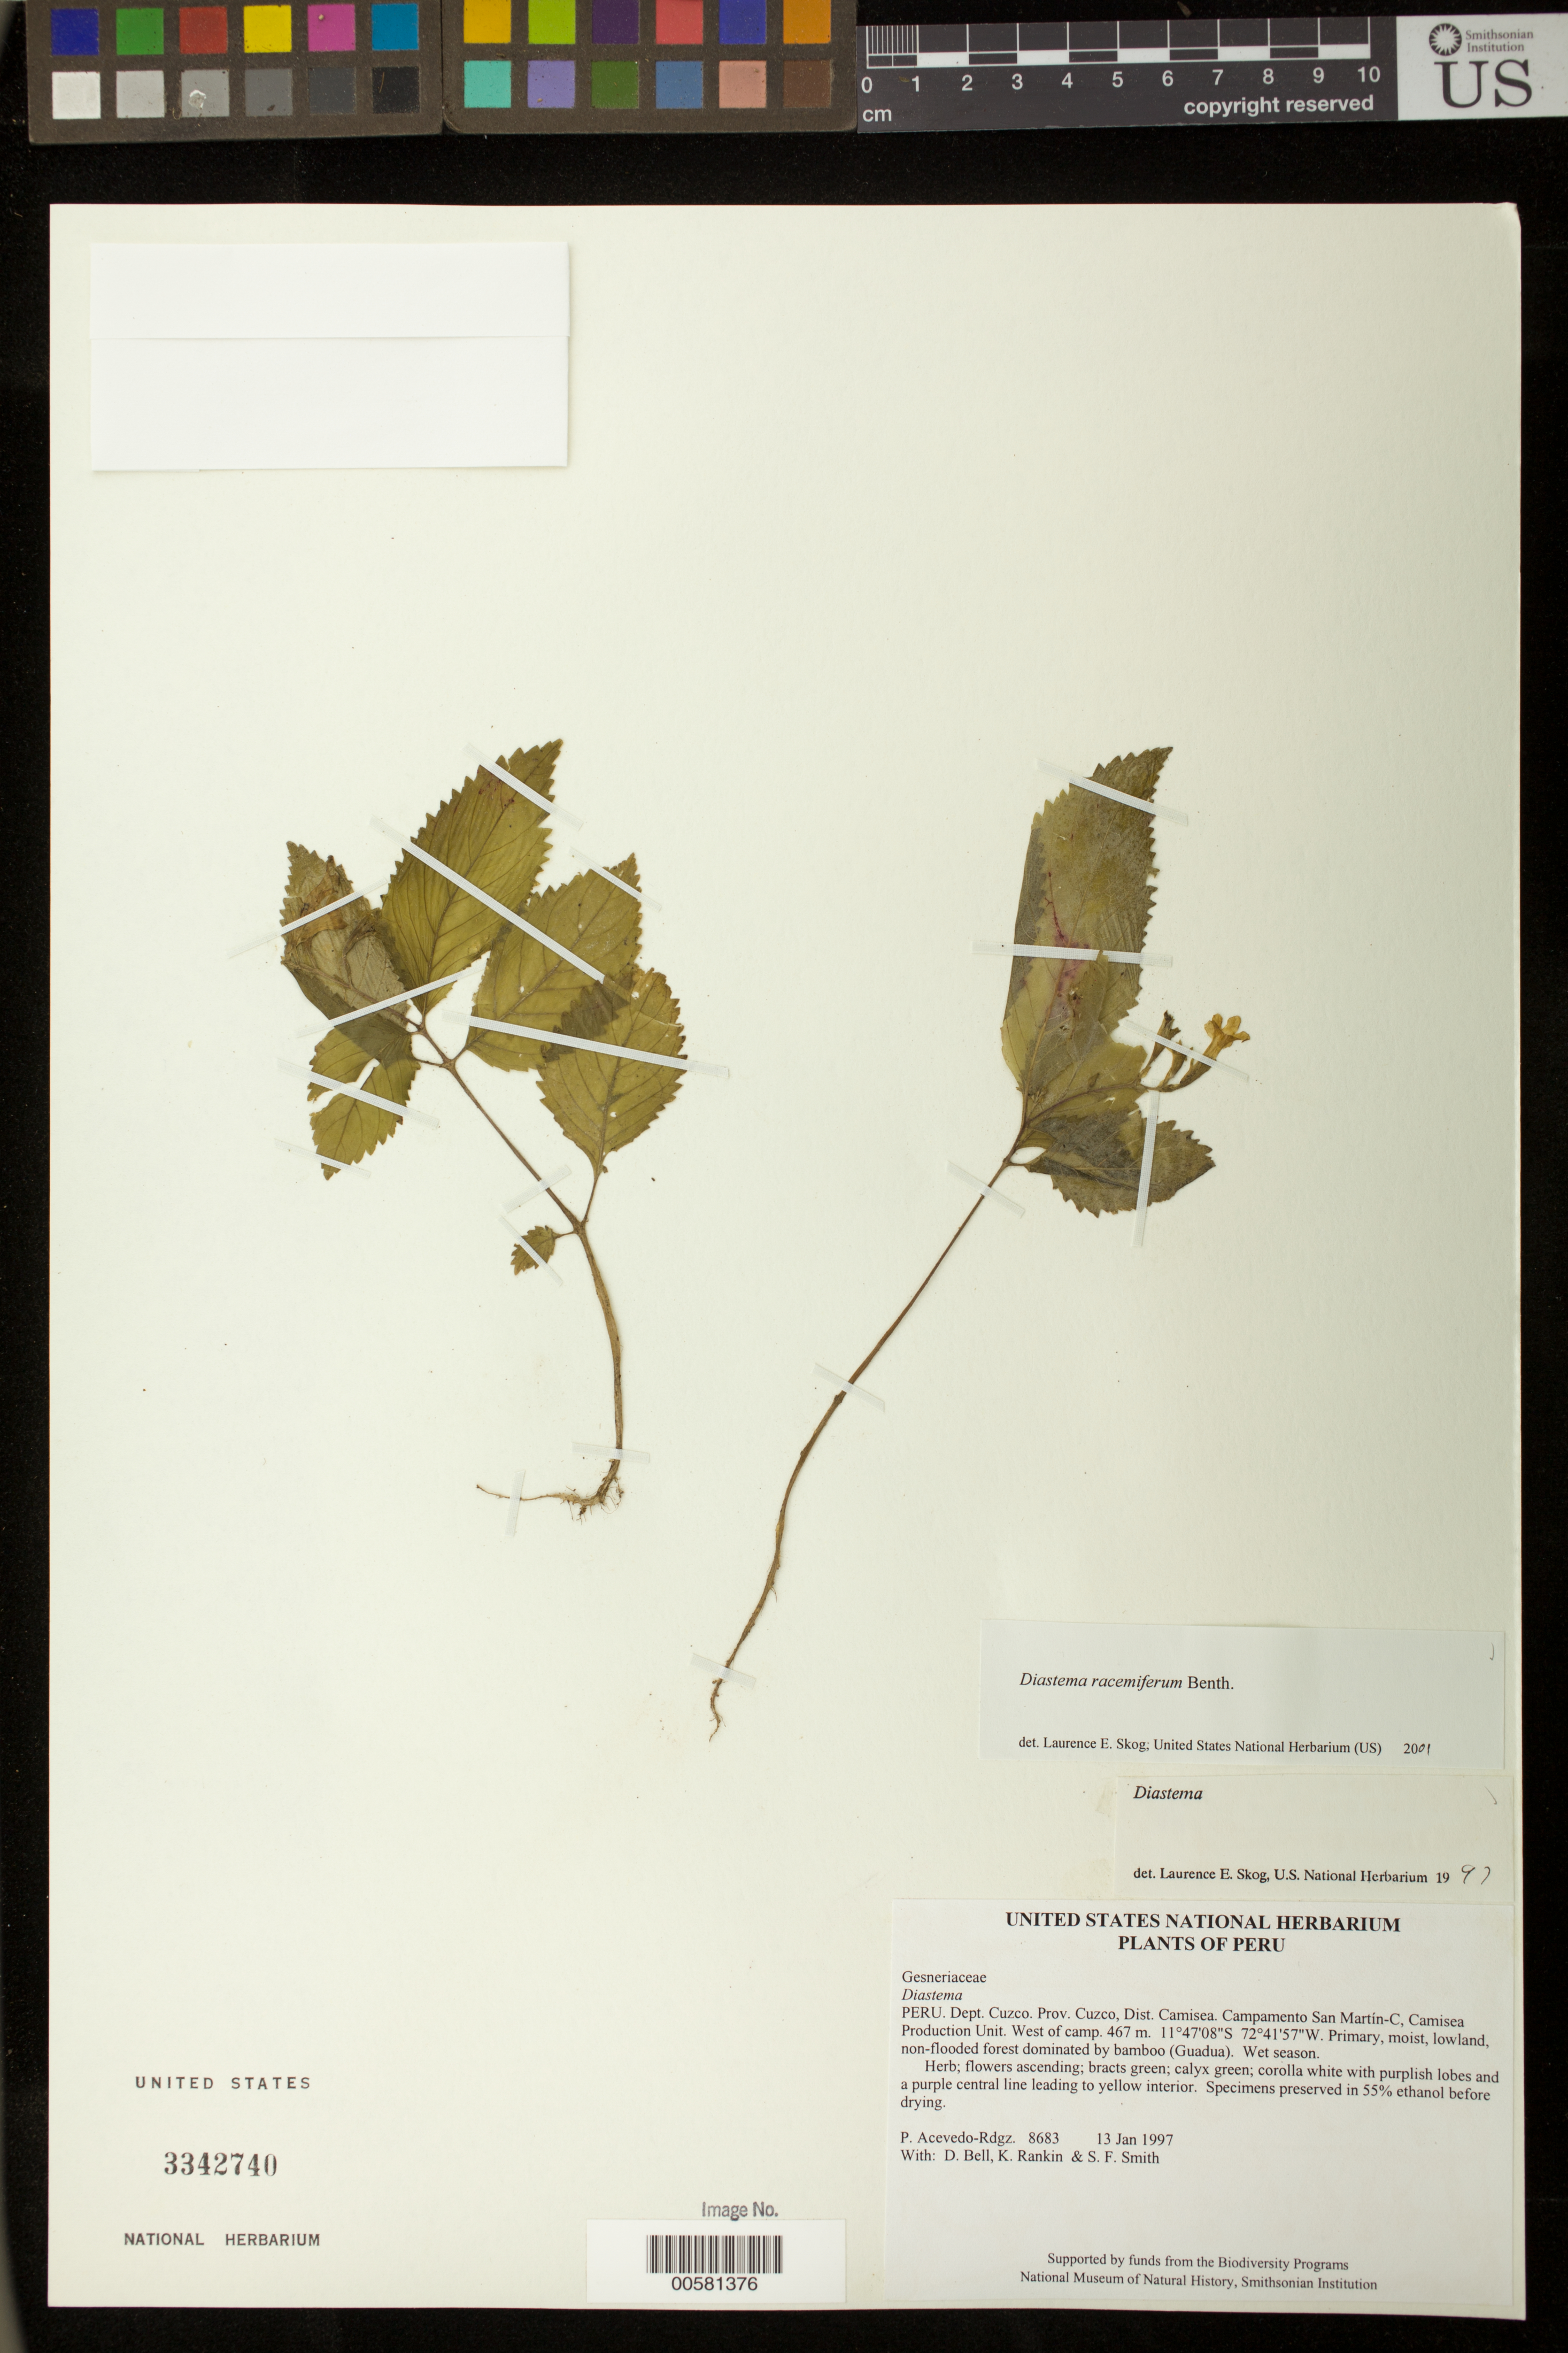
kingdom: Plantae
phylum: Tracheophyta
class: Magnoliopsida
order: Lamiales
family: Gesneriaceae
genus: Diastema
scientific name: Diastema racemiferum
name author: Benth.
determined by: Skog, Laurence E.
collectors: P. Acevedo-Rodr., D. A. Bell, K. Rankin & S.F. Smith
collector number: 8683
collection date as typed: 13 Jan 1997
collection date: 1997-01-13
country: Peru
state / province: Cusco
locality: Prov. Cuzco, Dtto. Camisea; Campamento San Martín-C, Camisea Production Unit; W of camp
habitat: Primary, moist, lowland, non-flooded forest dominated by bamboo (Guadua); wet season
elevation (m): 467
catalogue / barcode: US 3342740